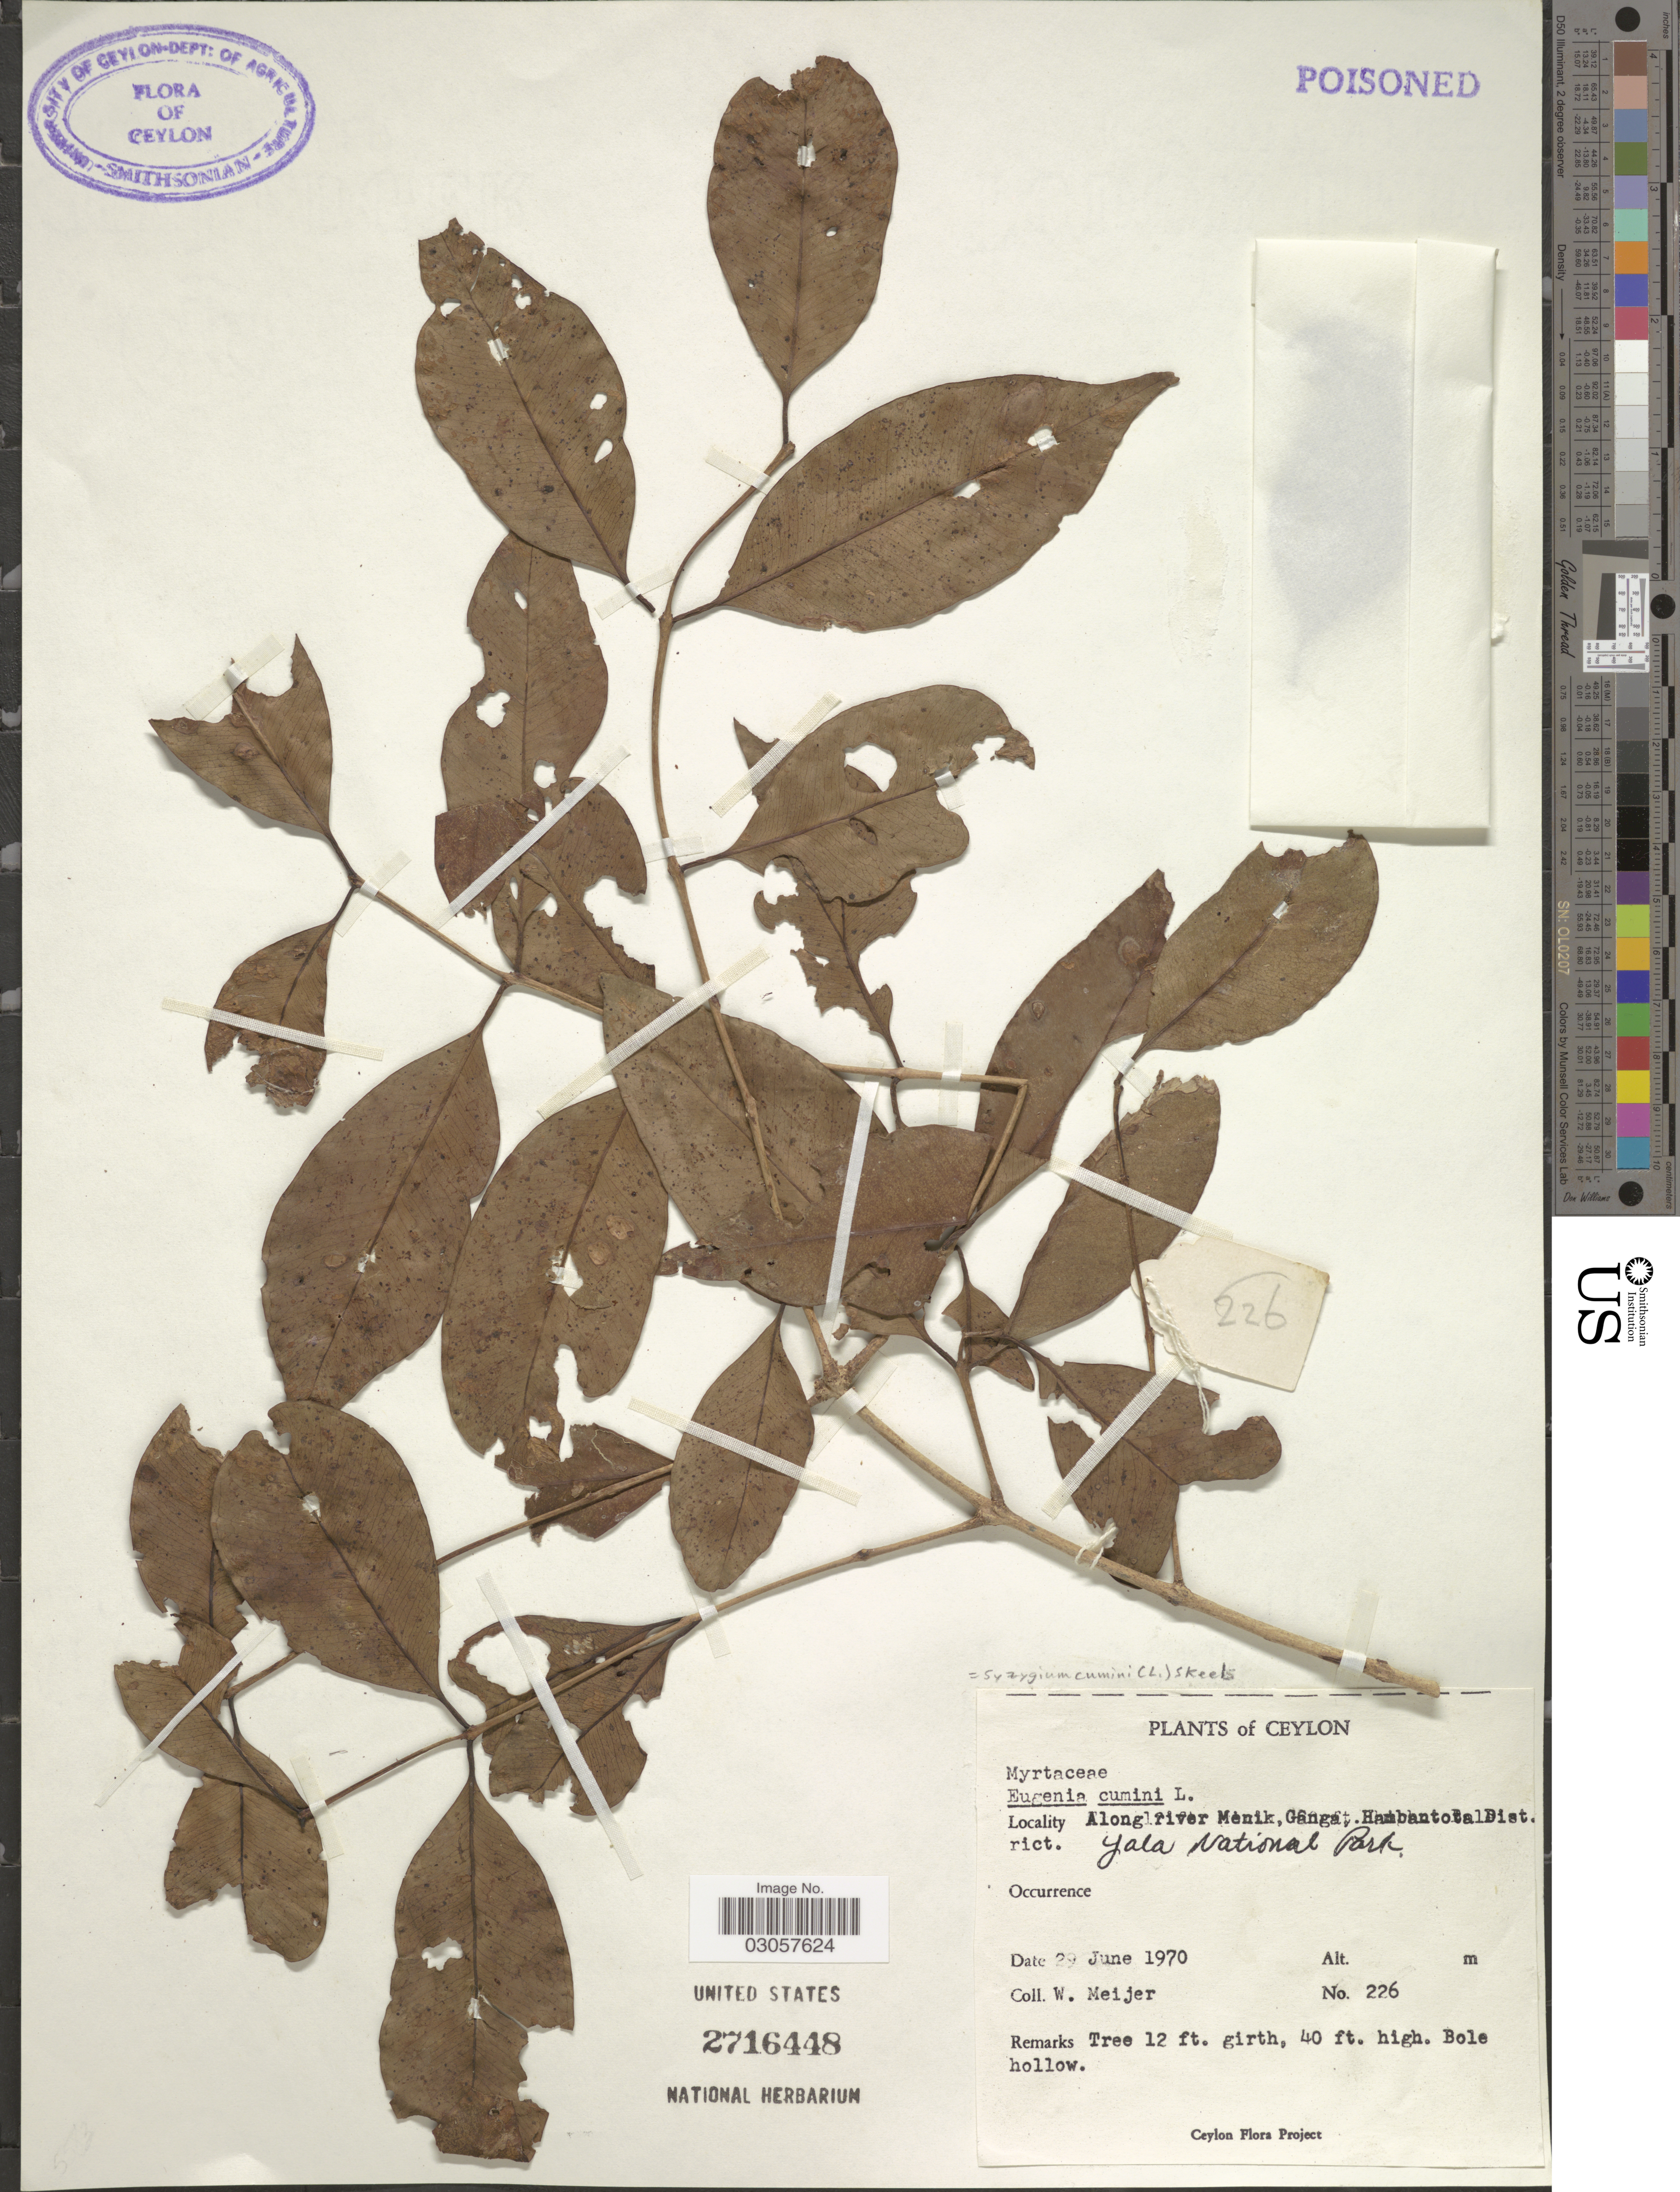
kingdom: Plantae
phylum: Tracheophyta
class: Magnoliopsida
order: Myrtales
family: Myrtaceae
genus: Syzygium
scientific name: Syzygium cumini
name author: (L.) Skeels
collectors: W. Meijer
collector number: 226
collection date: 1970-06-29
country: Sri Lanka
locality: Ceylon. Along river Menik Ganga, Hambantota District. Yala National Park.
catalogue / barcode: US 2716448